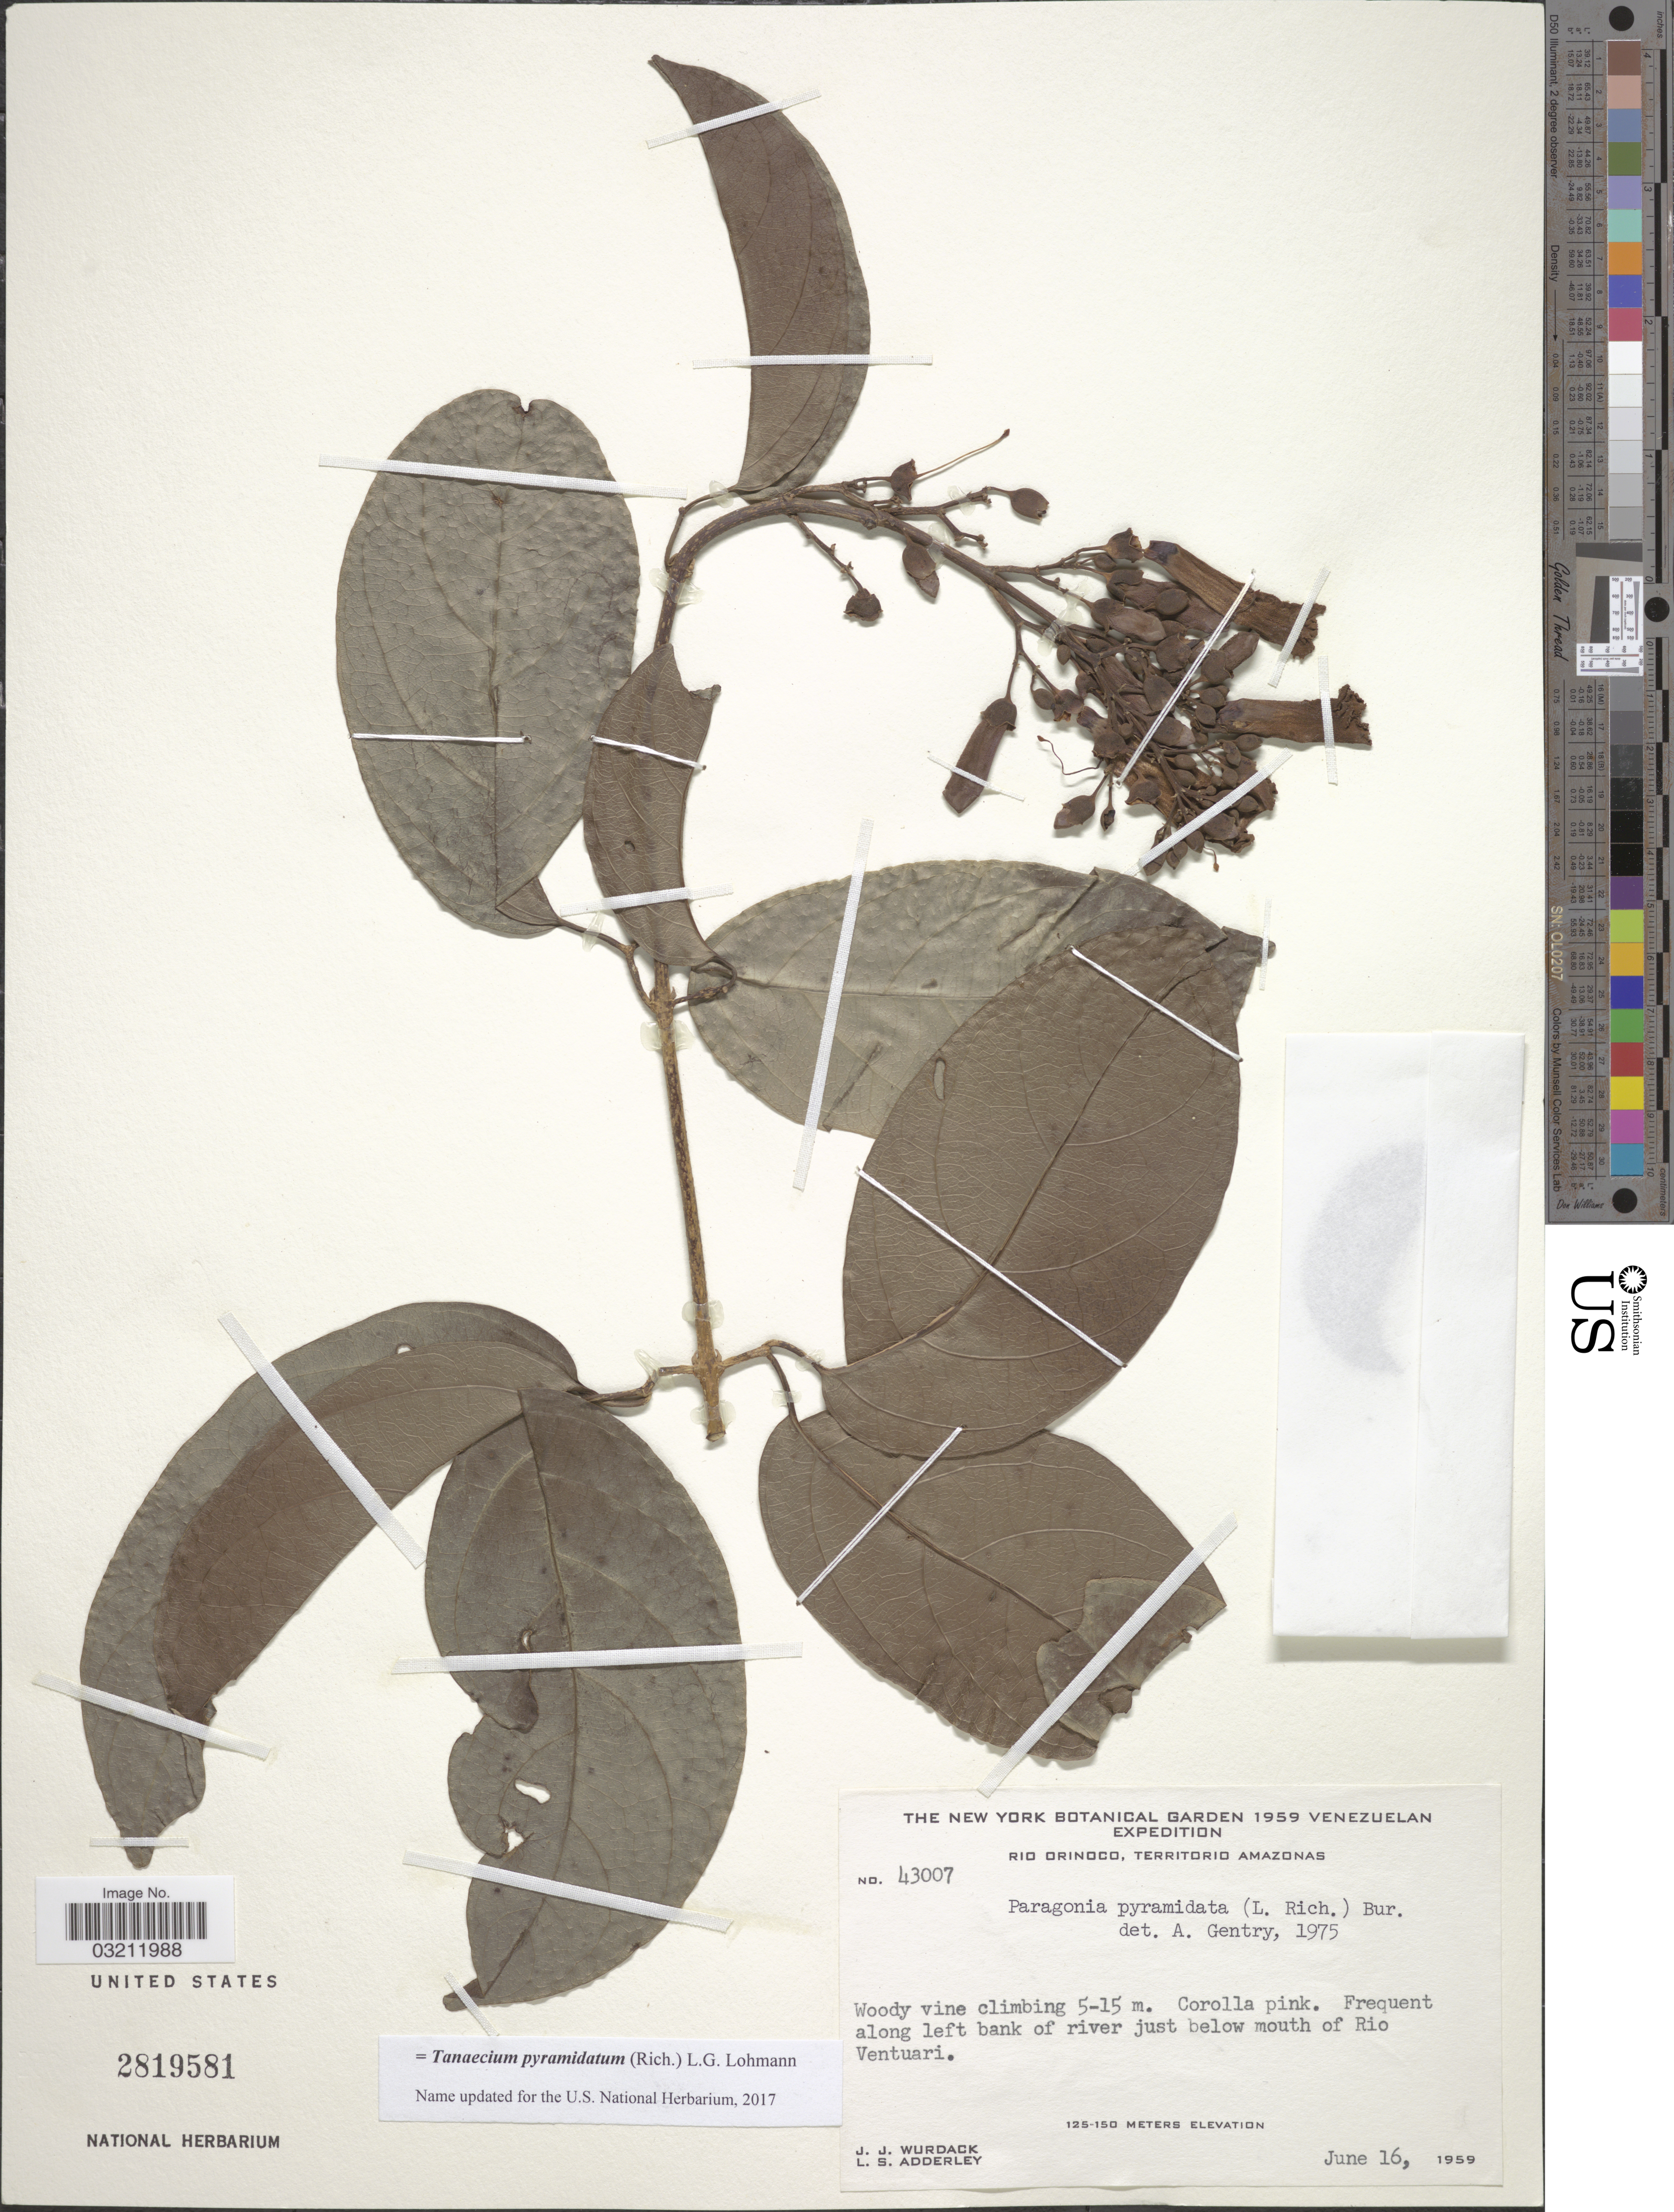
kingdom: Plantae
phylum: Tracheophyta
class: Magnoliopsida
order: Lamiales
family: Bignoniaceae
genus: Tanaecium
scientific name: Tanaecium pyramidatum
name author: (Rich.) L.G. Lohmann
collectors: J. J. Wurdack & L. S. Adderley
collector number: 43007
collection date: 1959-06-16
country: Venezuela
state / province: Amazonas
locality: Rio Orinoco, Territorio Amazonas. Frequent along left bank of river just below mouth of Rio Ventauri.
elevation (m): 125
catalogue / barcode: US 2819581